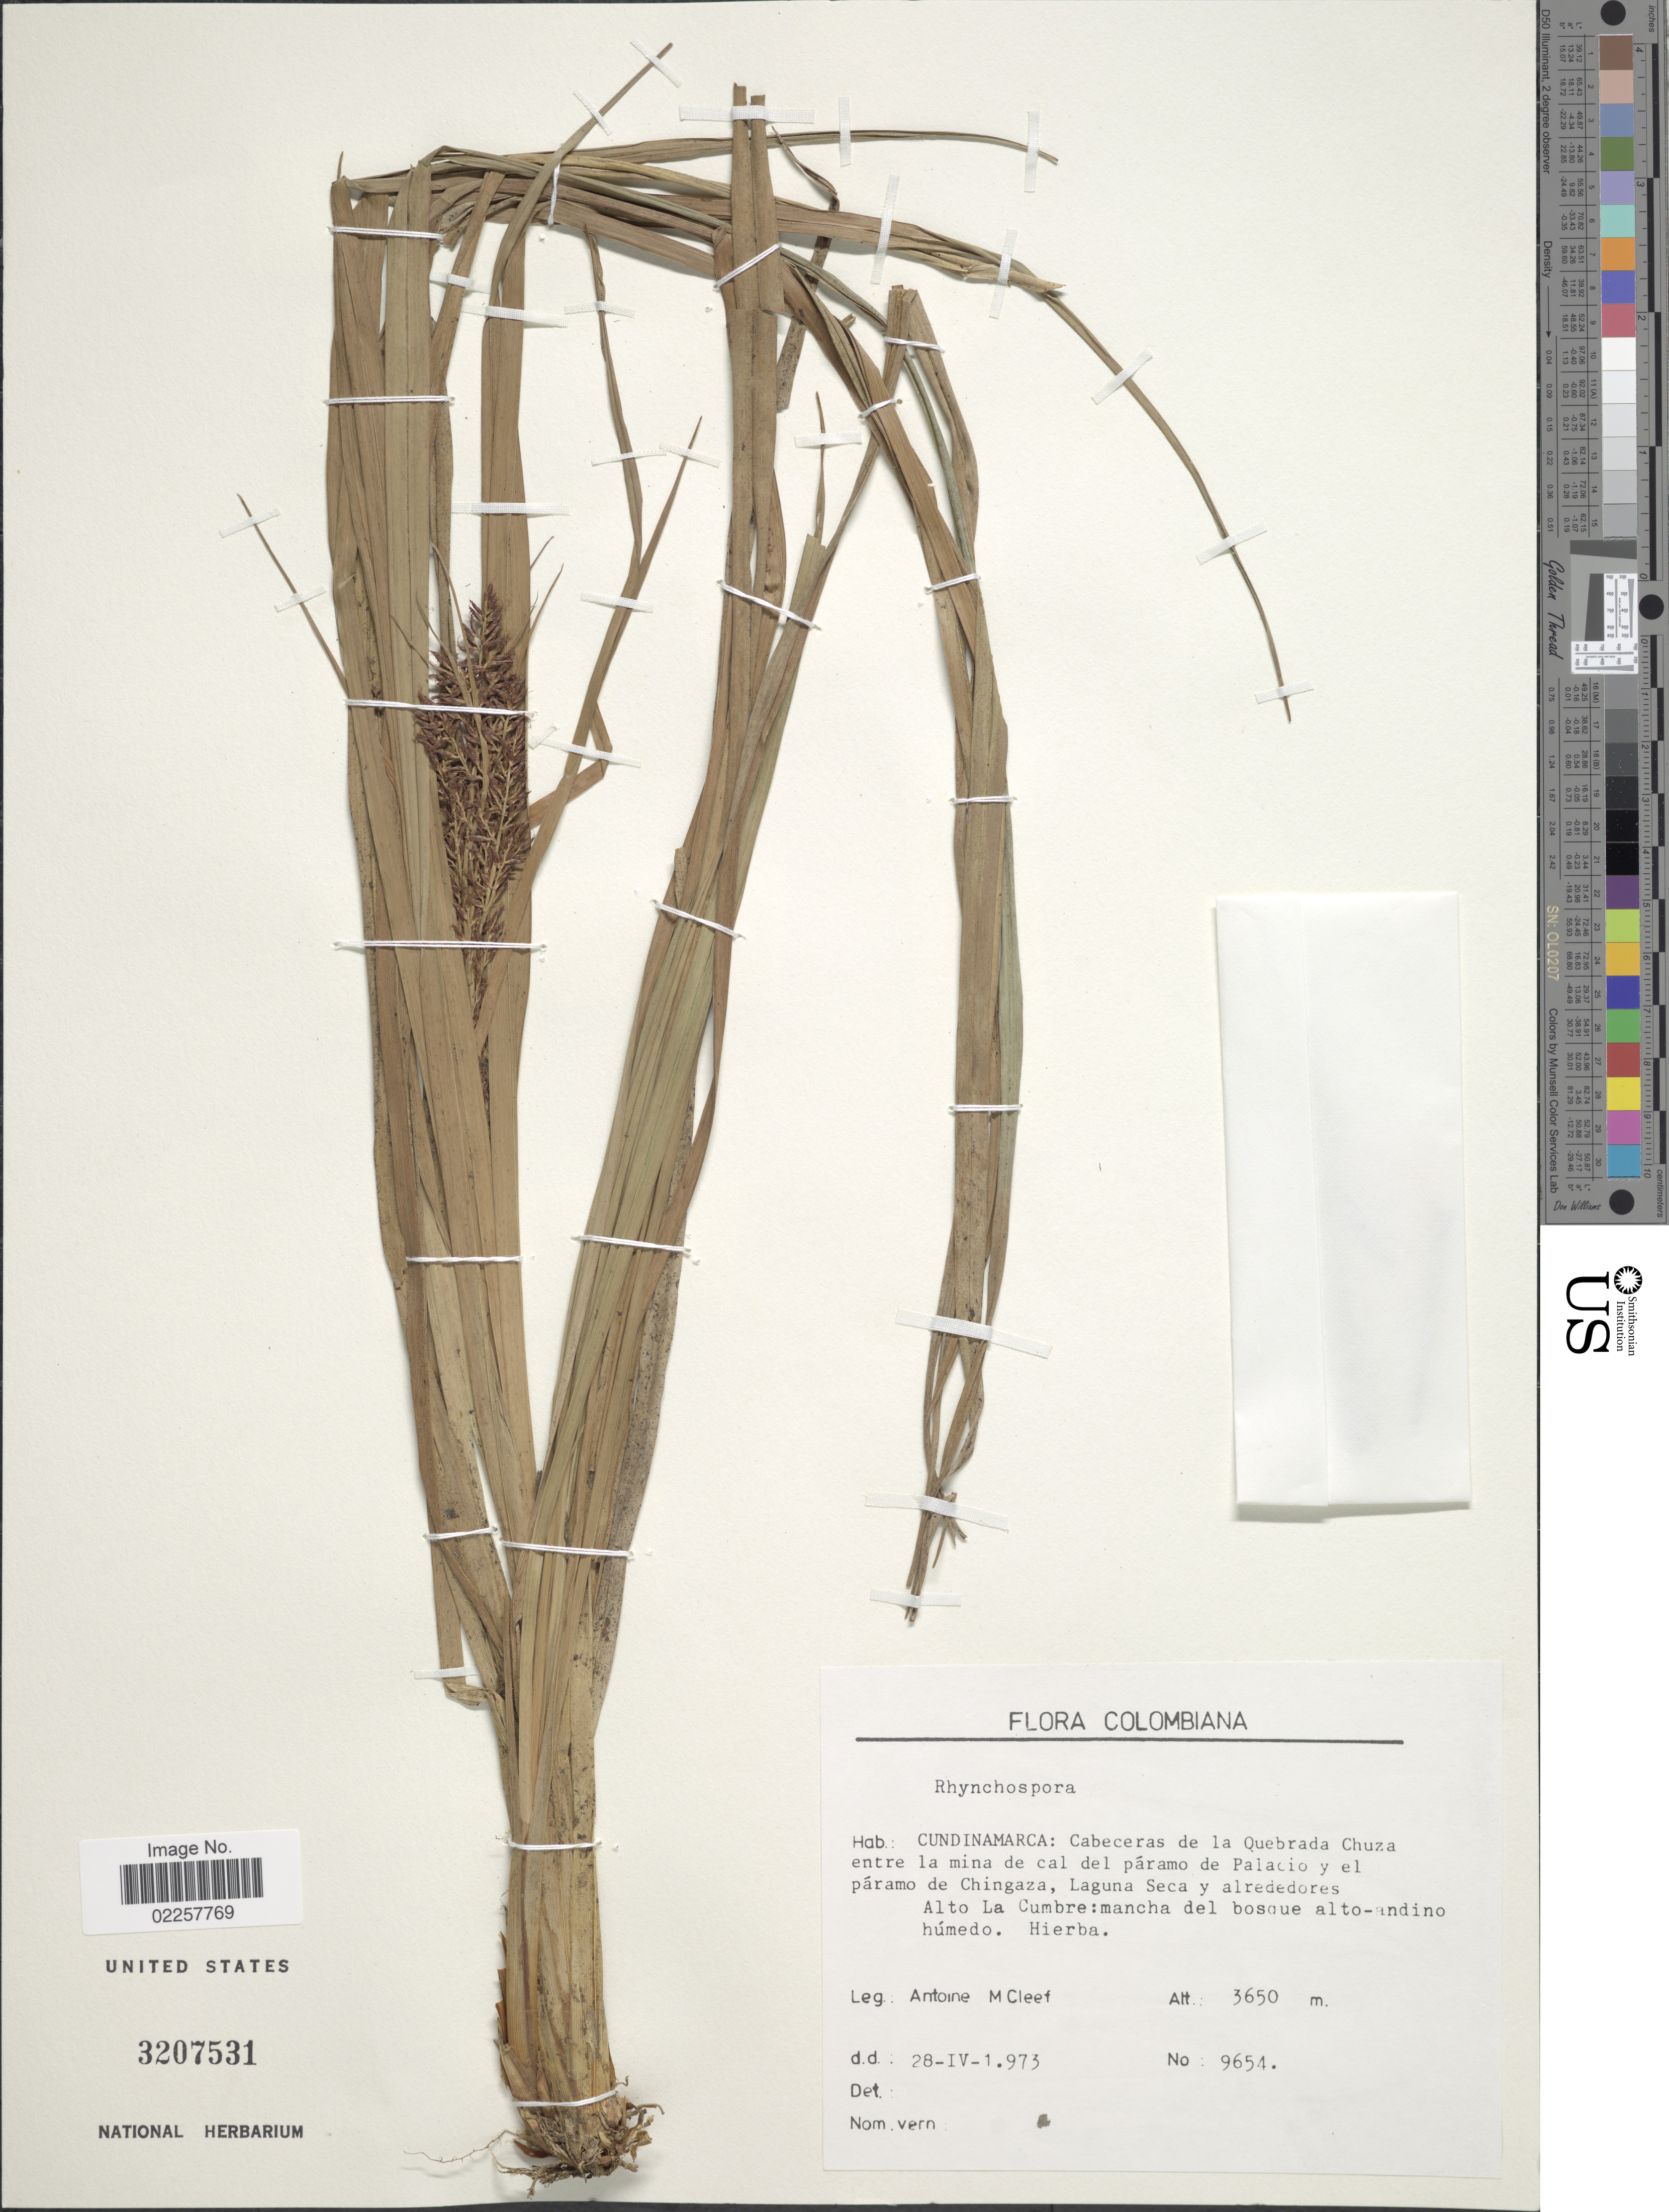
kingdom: Plantae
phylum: Tracheophyta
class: Liliopsida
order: Poales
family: Cyperaceae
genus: Rhynchospora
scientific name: Rhynchospora sp.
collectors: A. M. Cleef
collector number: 9654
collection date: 1973-04-28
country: Colombia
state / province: Cundinamarca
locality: Cabeceras de la Quebrada Chuza entre la mina de cal del paramo de Palacio y el paramo de Chingaza, Laguna Seca y alrededores, Alto La Cumbre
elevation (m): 3650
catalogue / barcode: US 3207531